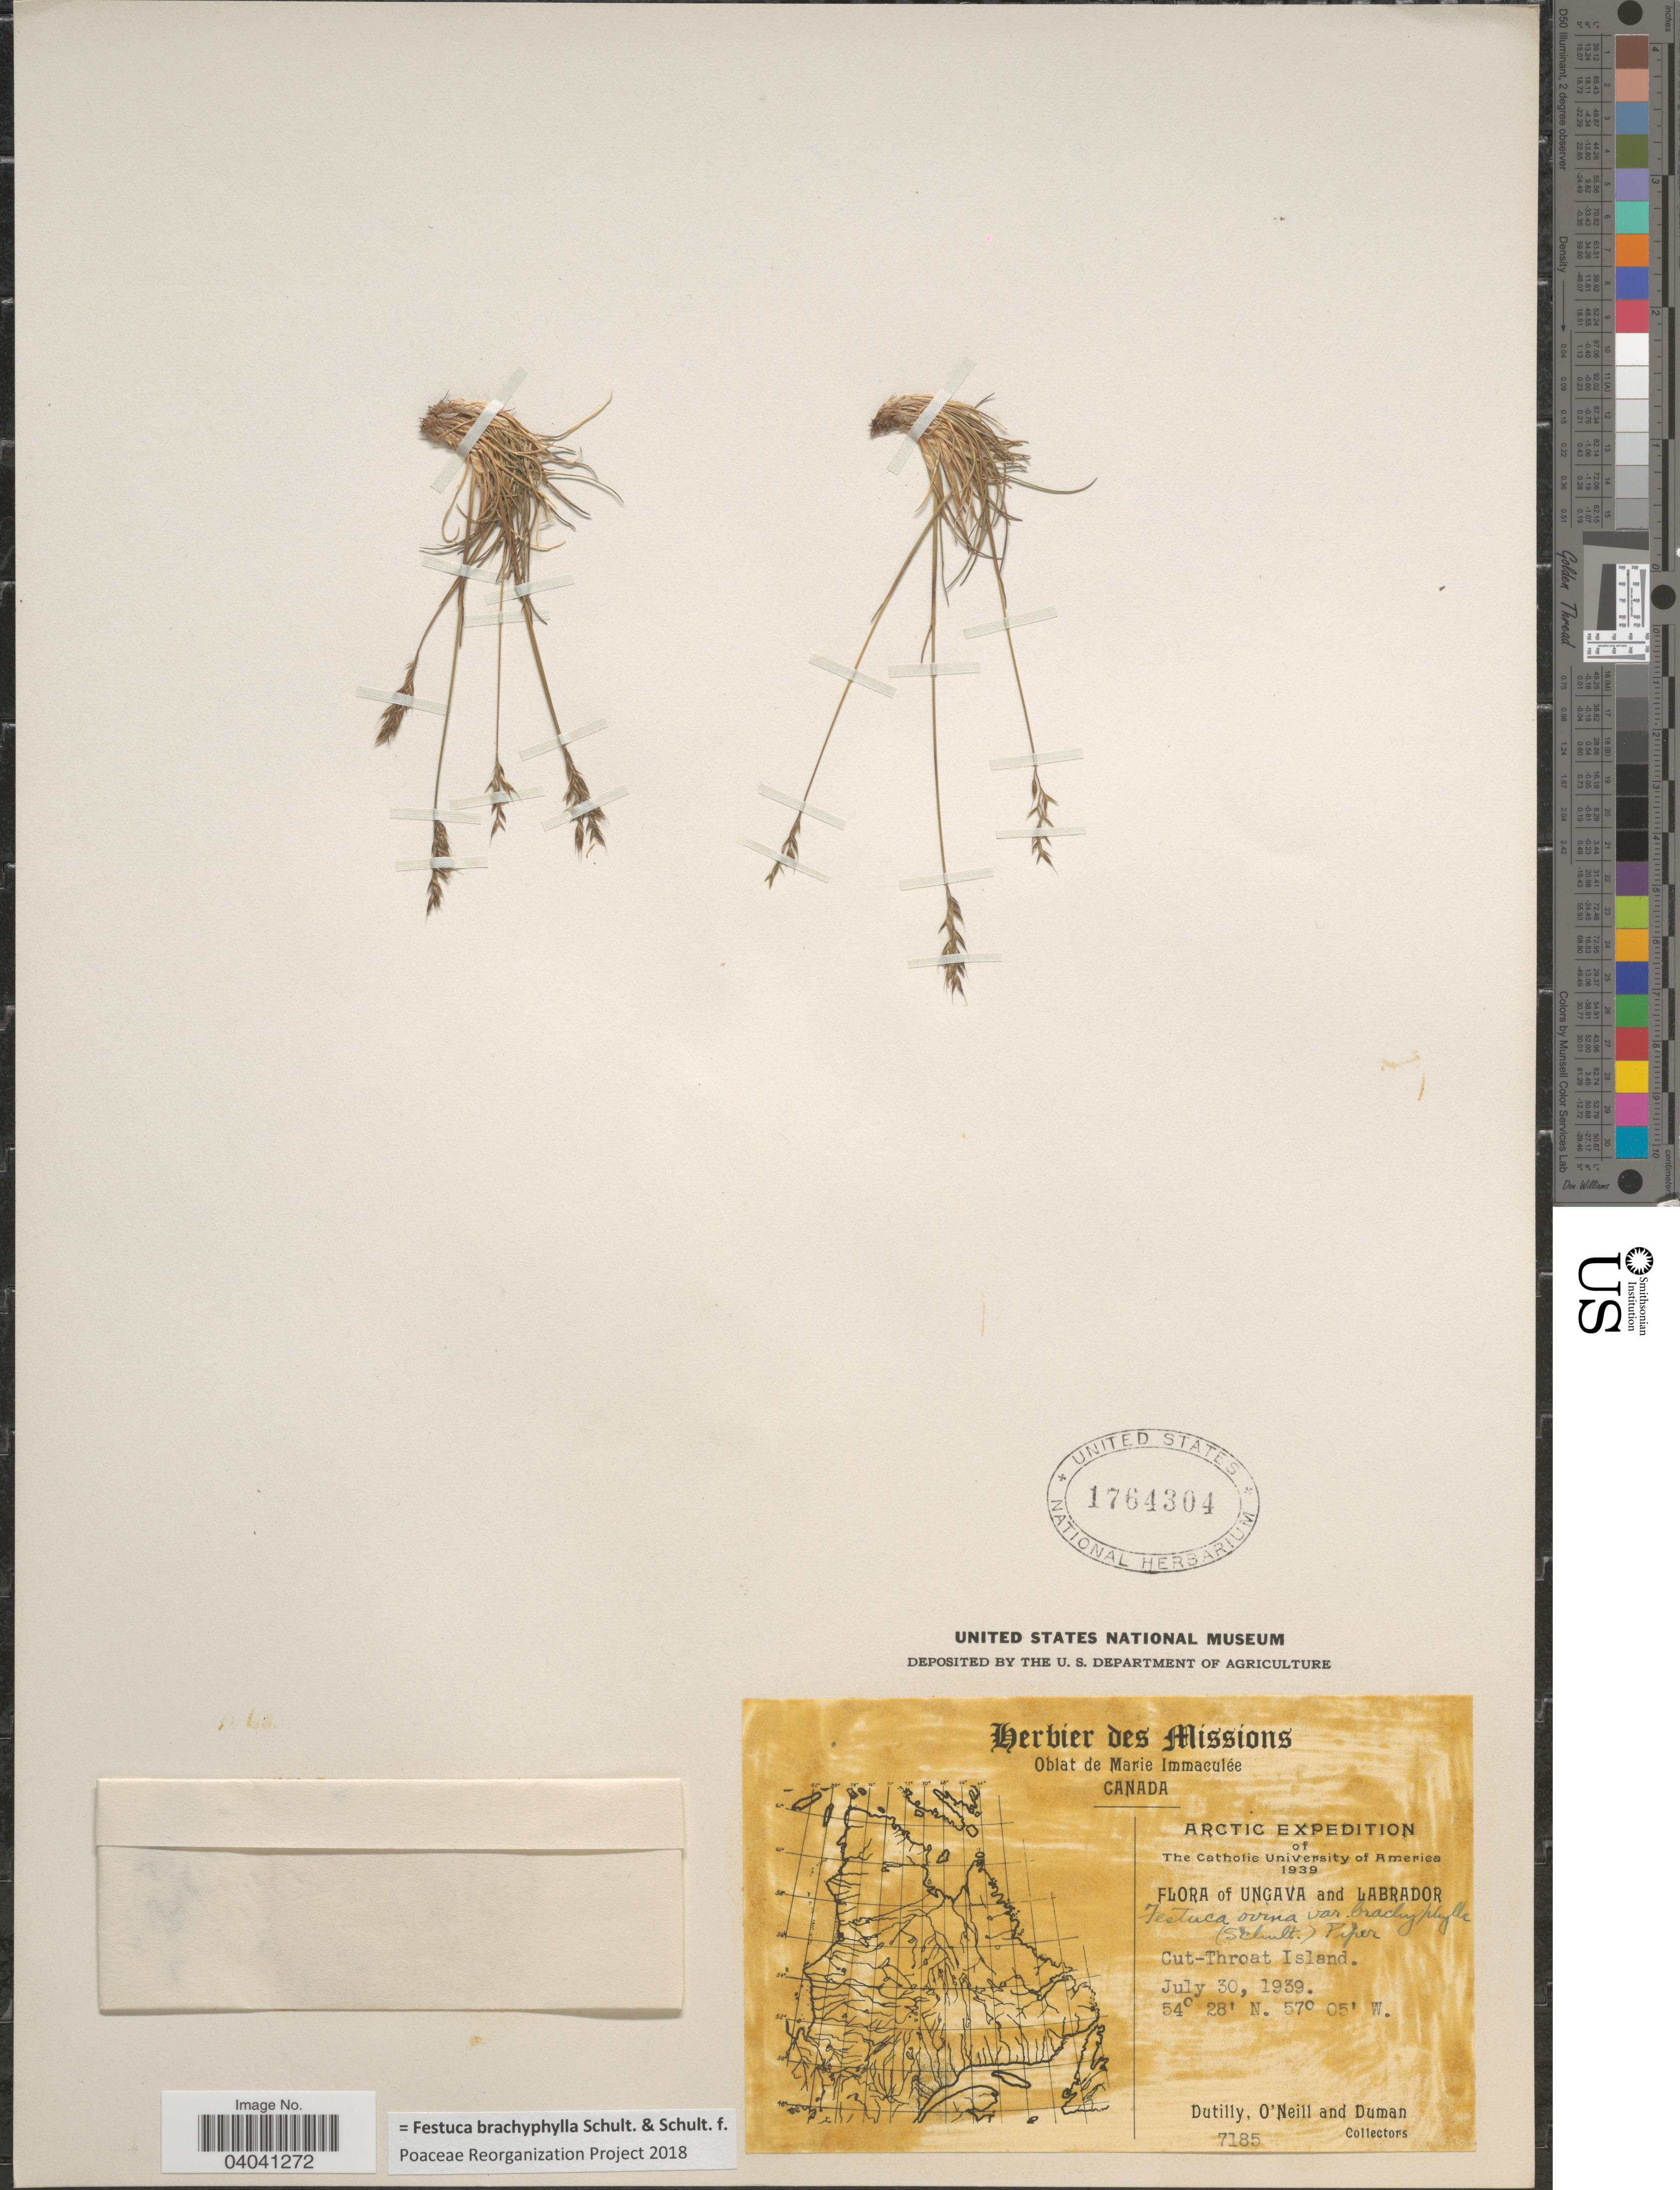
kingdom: Plantae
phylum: Tracheophyta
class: Liliopsida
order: Poales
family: Poaceae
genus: Festuca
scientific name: Festuca brachyphylla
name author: Schult. & Schult. f.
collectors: -. Dutilly, -. O'Neill & -. Duman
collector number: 7185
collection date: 1939-07-30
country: Canada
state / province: Newfoundland and Labrador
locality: Ungava and Labrador. Cut-Throat Island.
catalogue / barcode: US 1764304